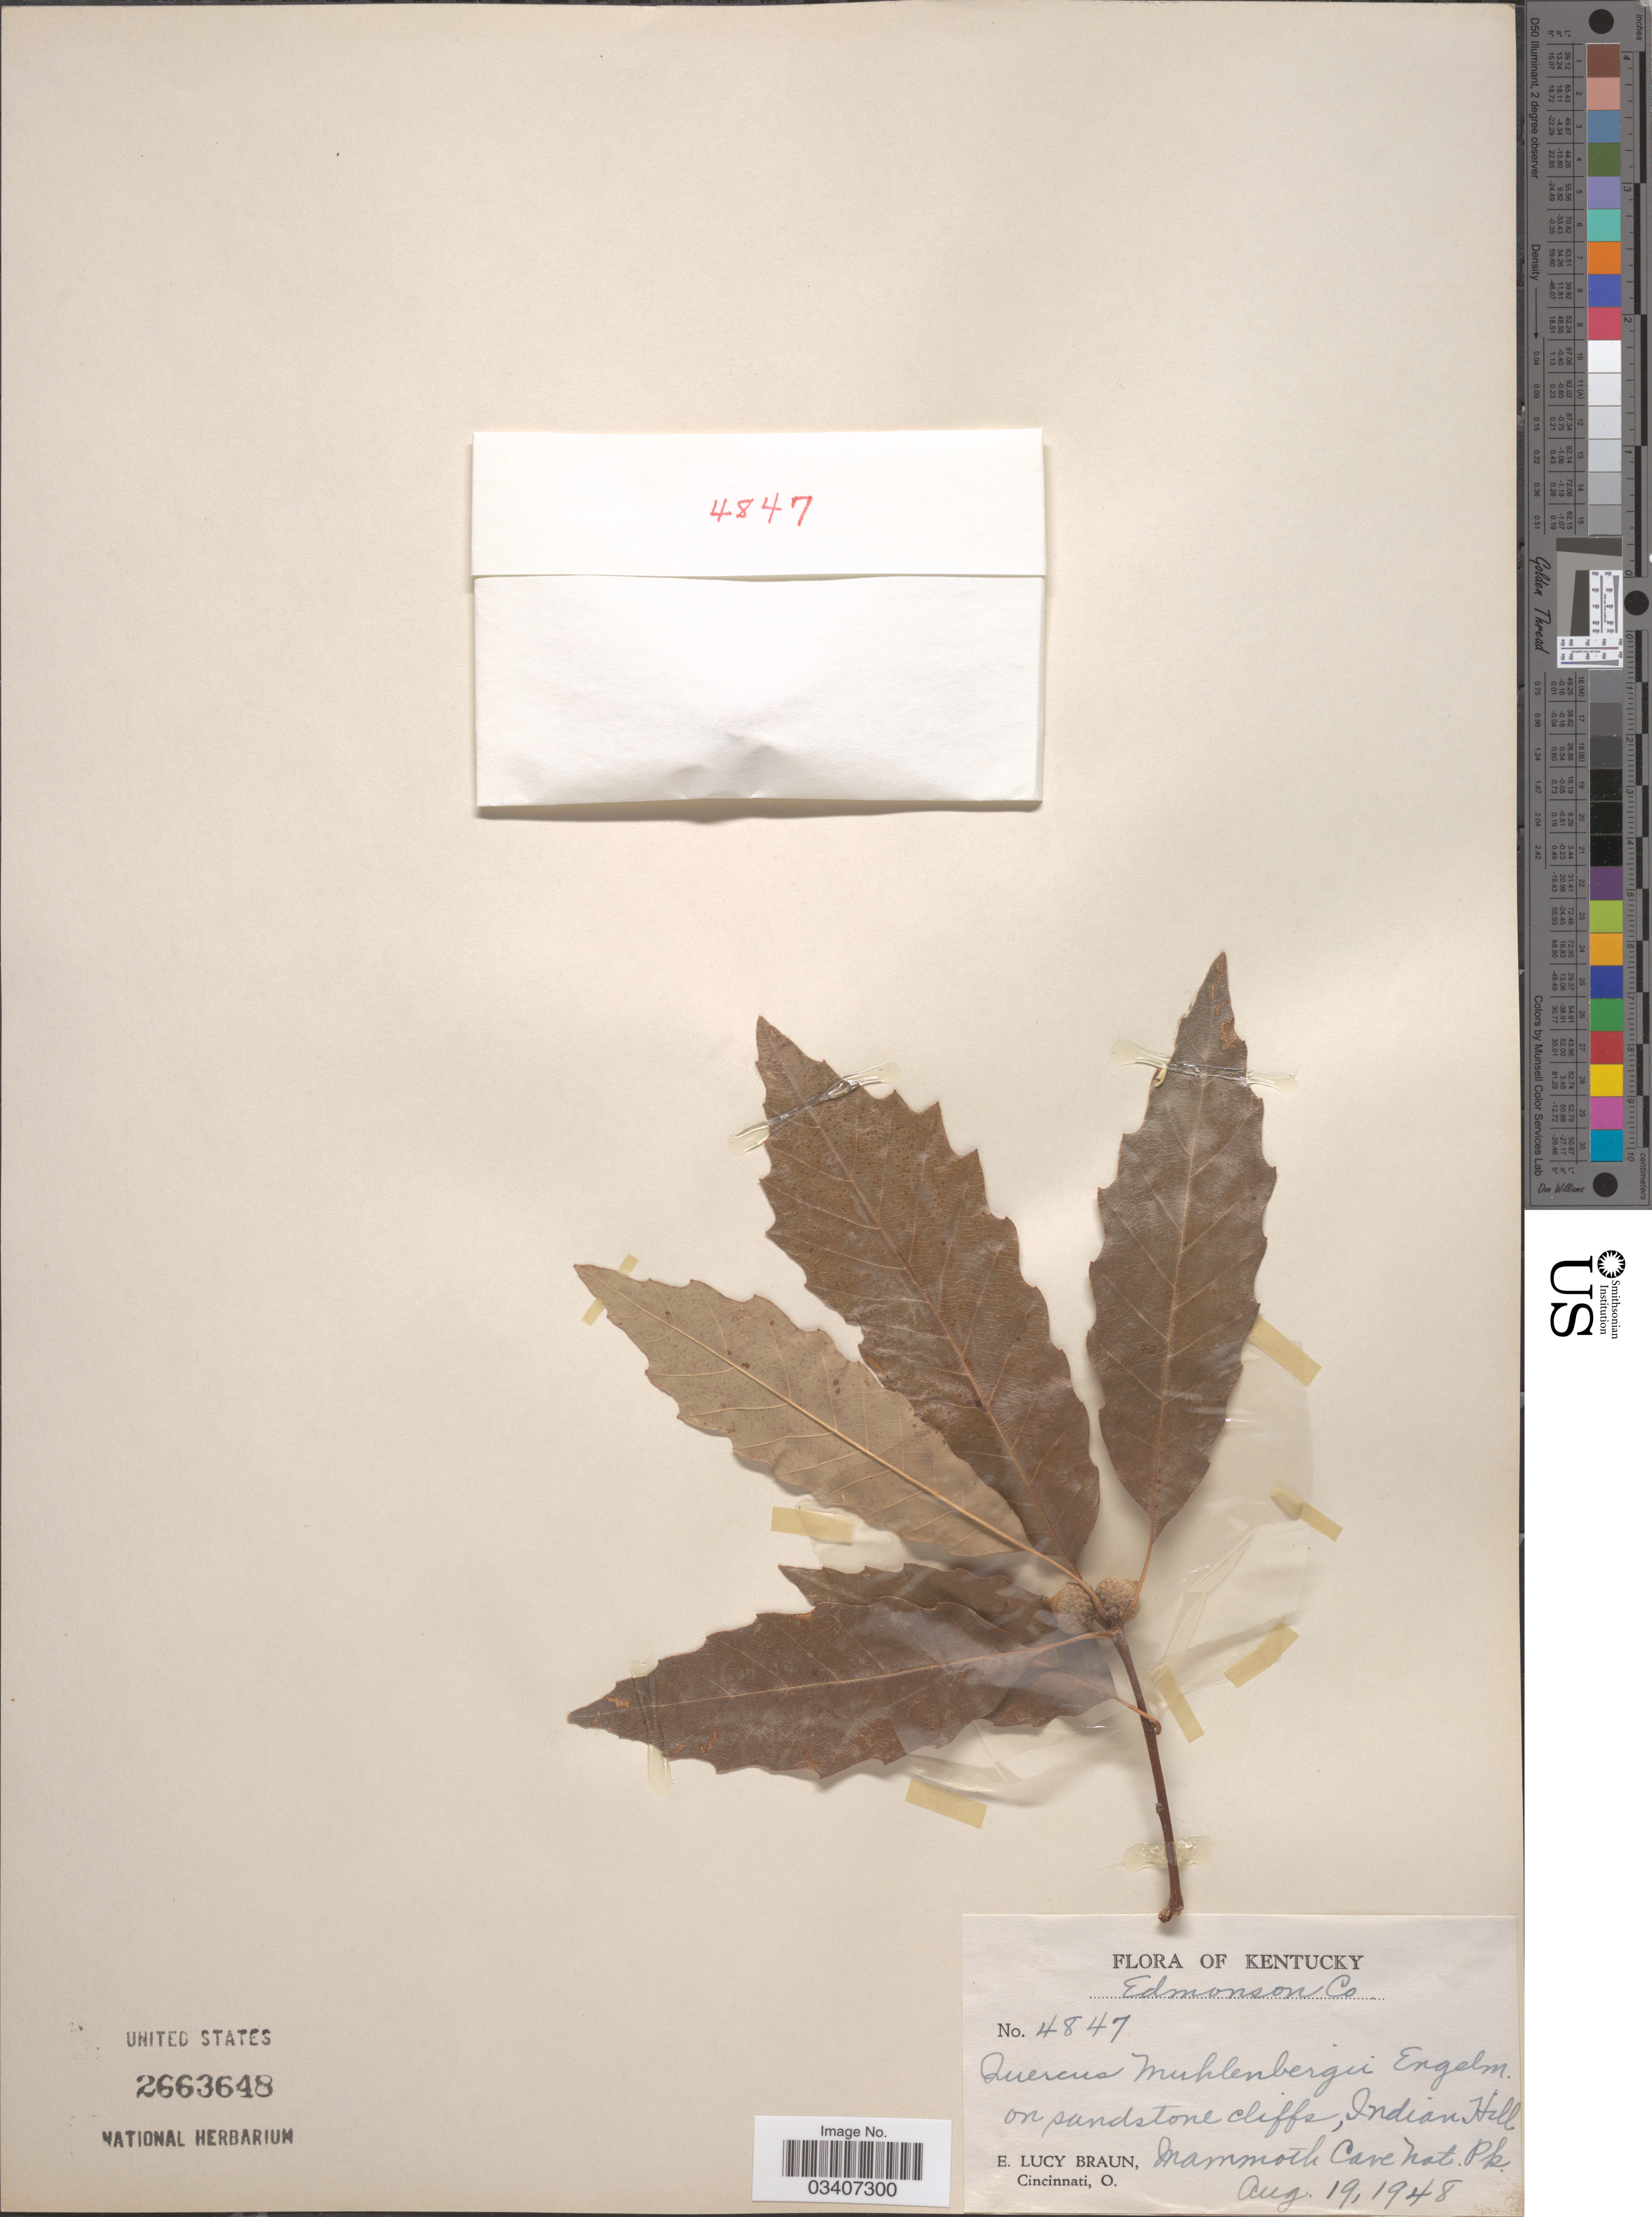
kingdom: Plantae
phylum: Tracheophyta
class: Magnoliopsida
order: Fagales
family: Fagaceae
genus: Quercus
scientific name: Quercus muehlenbergii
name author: Engelm.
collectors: E. L. Braun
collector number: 4847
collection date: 1948-08-19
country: United States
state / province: Kentucky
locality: Edmonson Co. Indian Hill. Mammoth Cave Nat. Pk.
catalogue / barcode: US 2663648